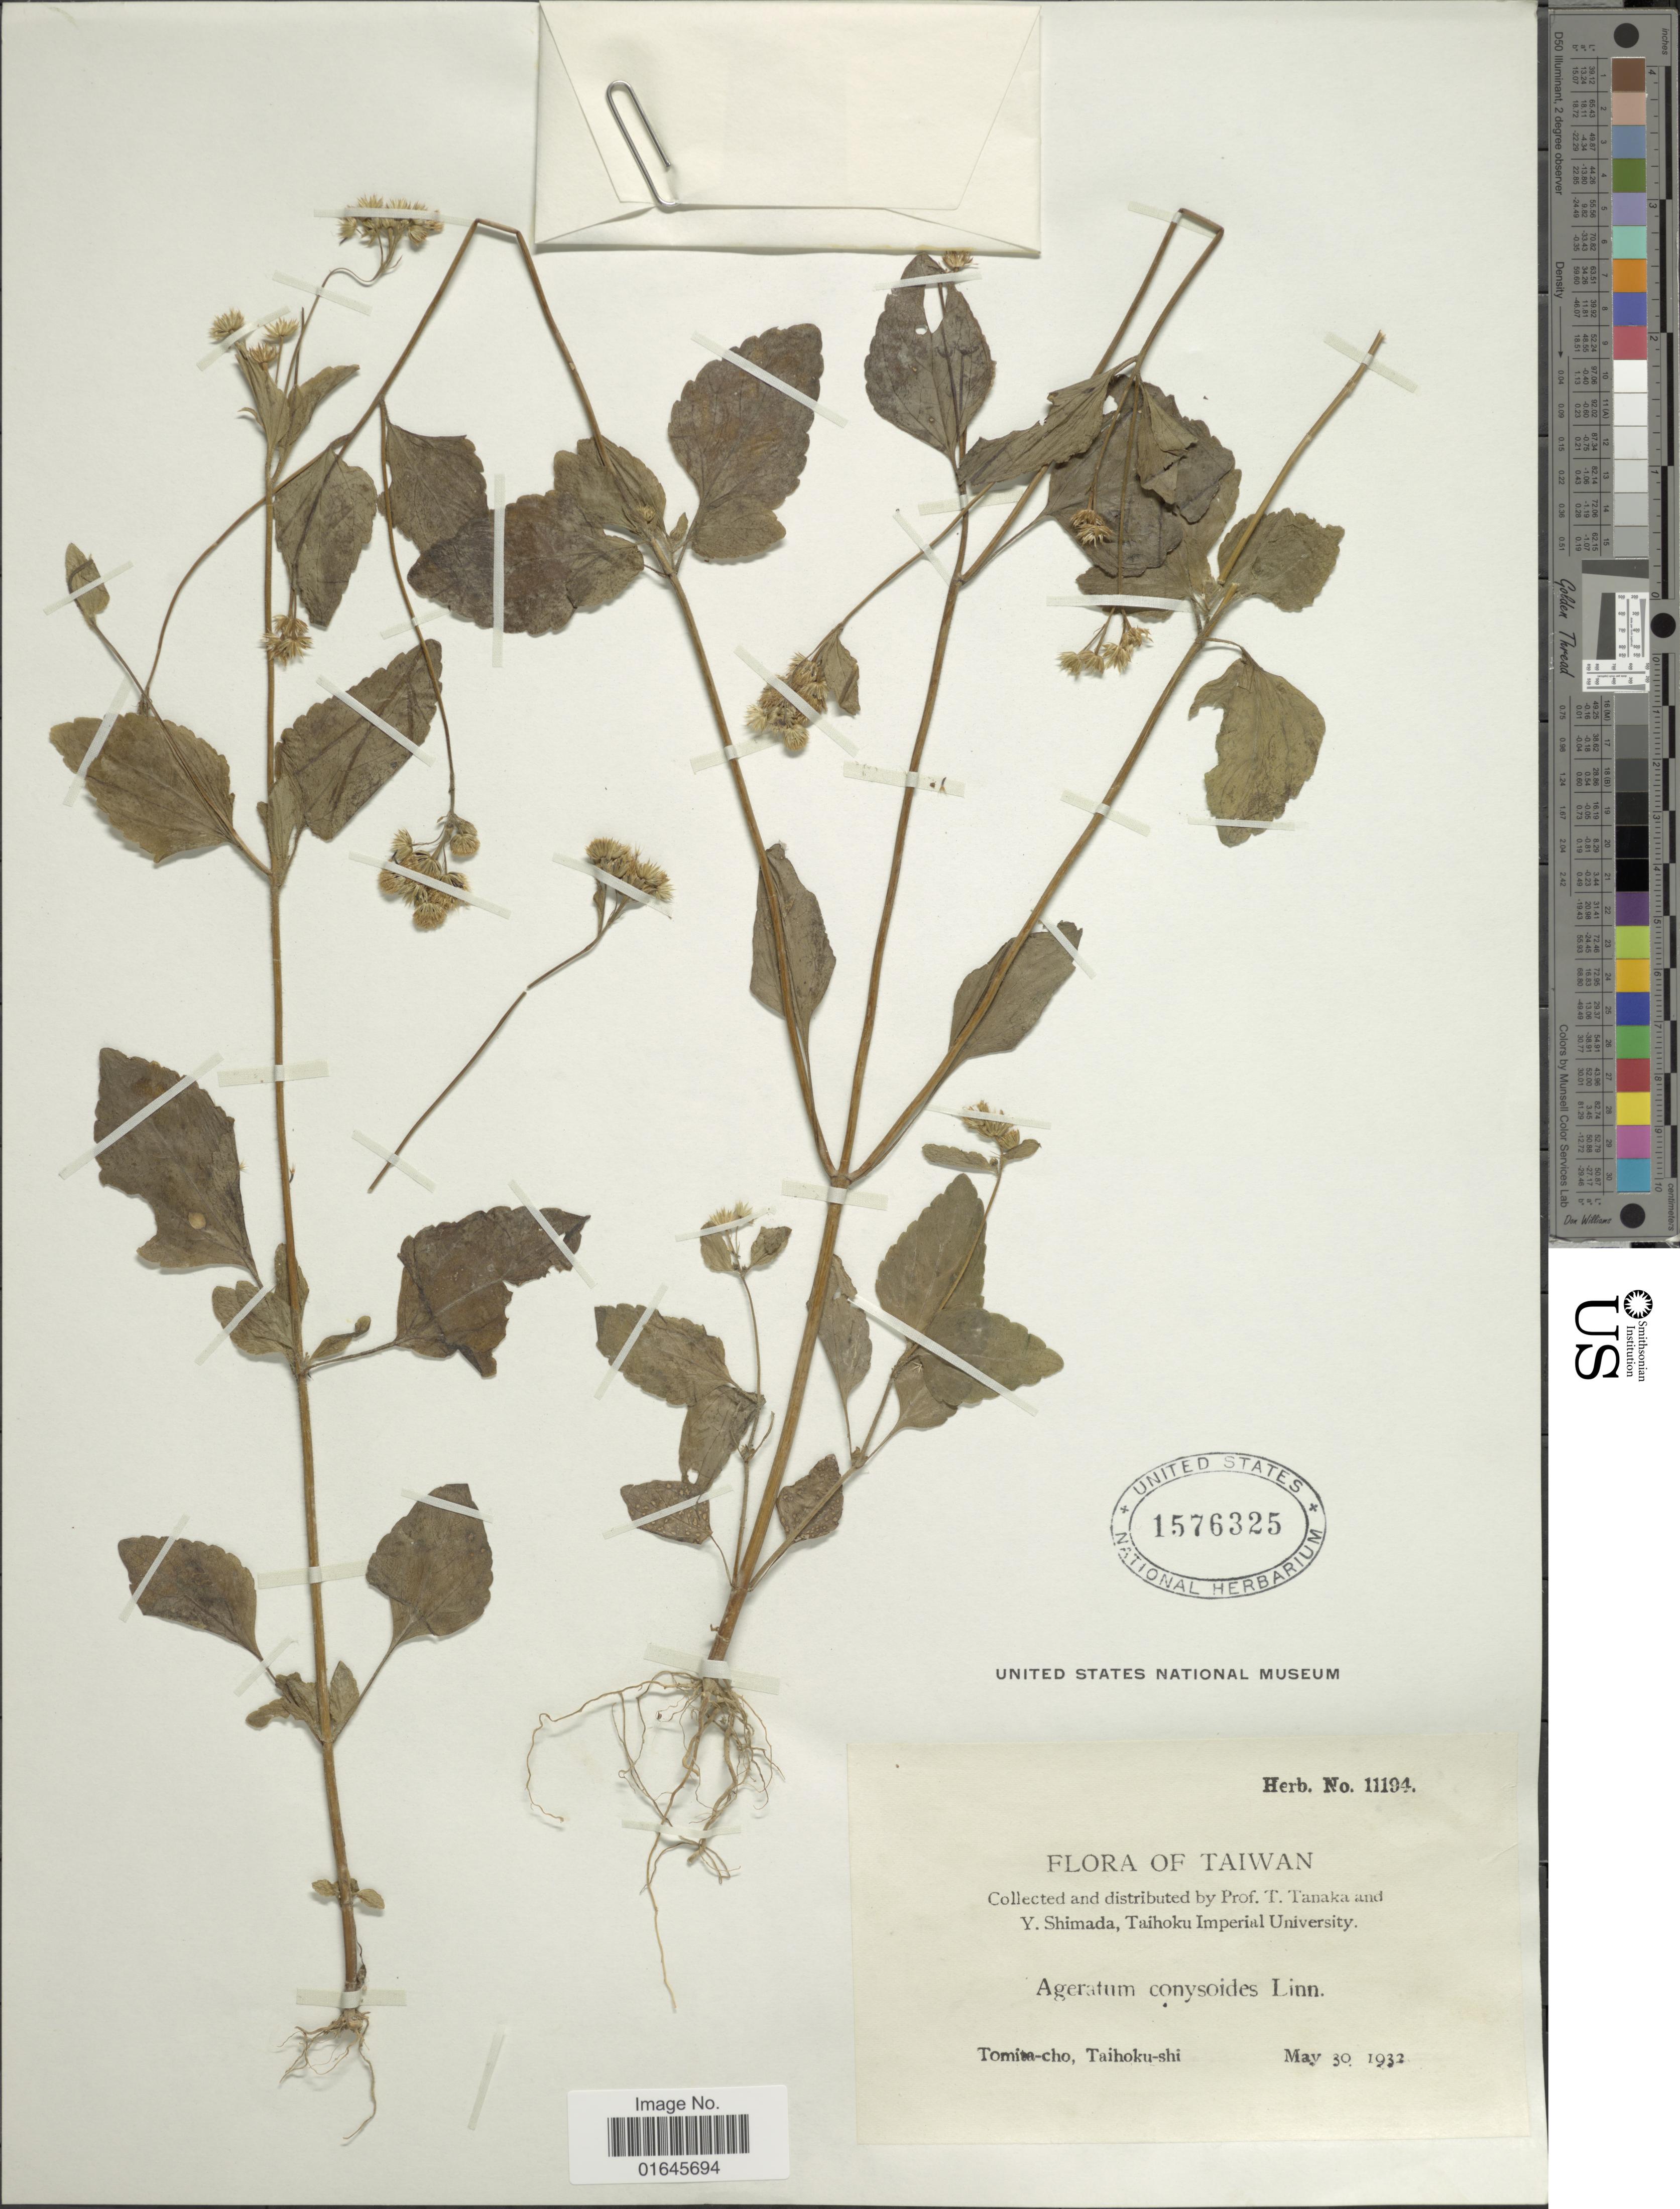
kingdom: Plantae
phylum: Tracheophyta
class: Magnoliopsida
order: Asterales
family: Asteraceae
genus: Ageratum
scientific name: Ageratum conyzoides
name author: L.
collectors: T. Tanaka & Y. Shimada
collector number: Herb. No. 11194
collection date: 1932-05-30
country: Taiwan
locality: Tomita-cho, Taihoku-shi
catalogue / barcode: US 1576325